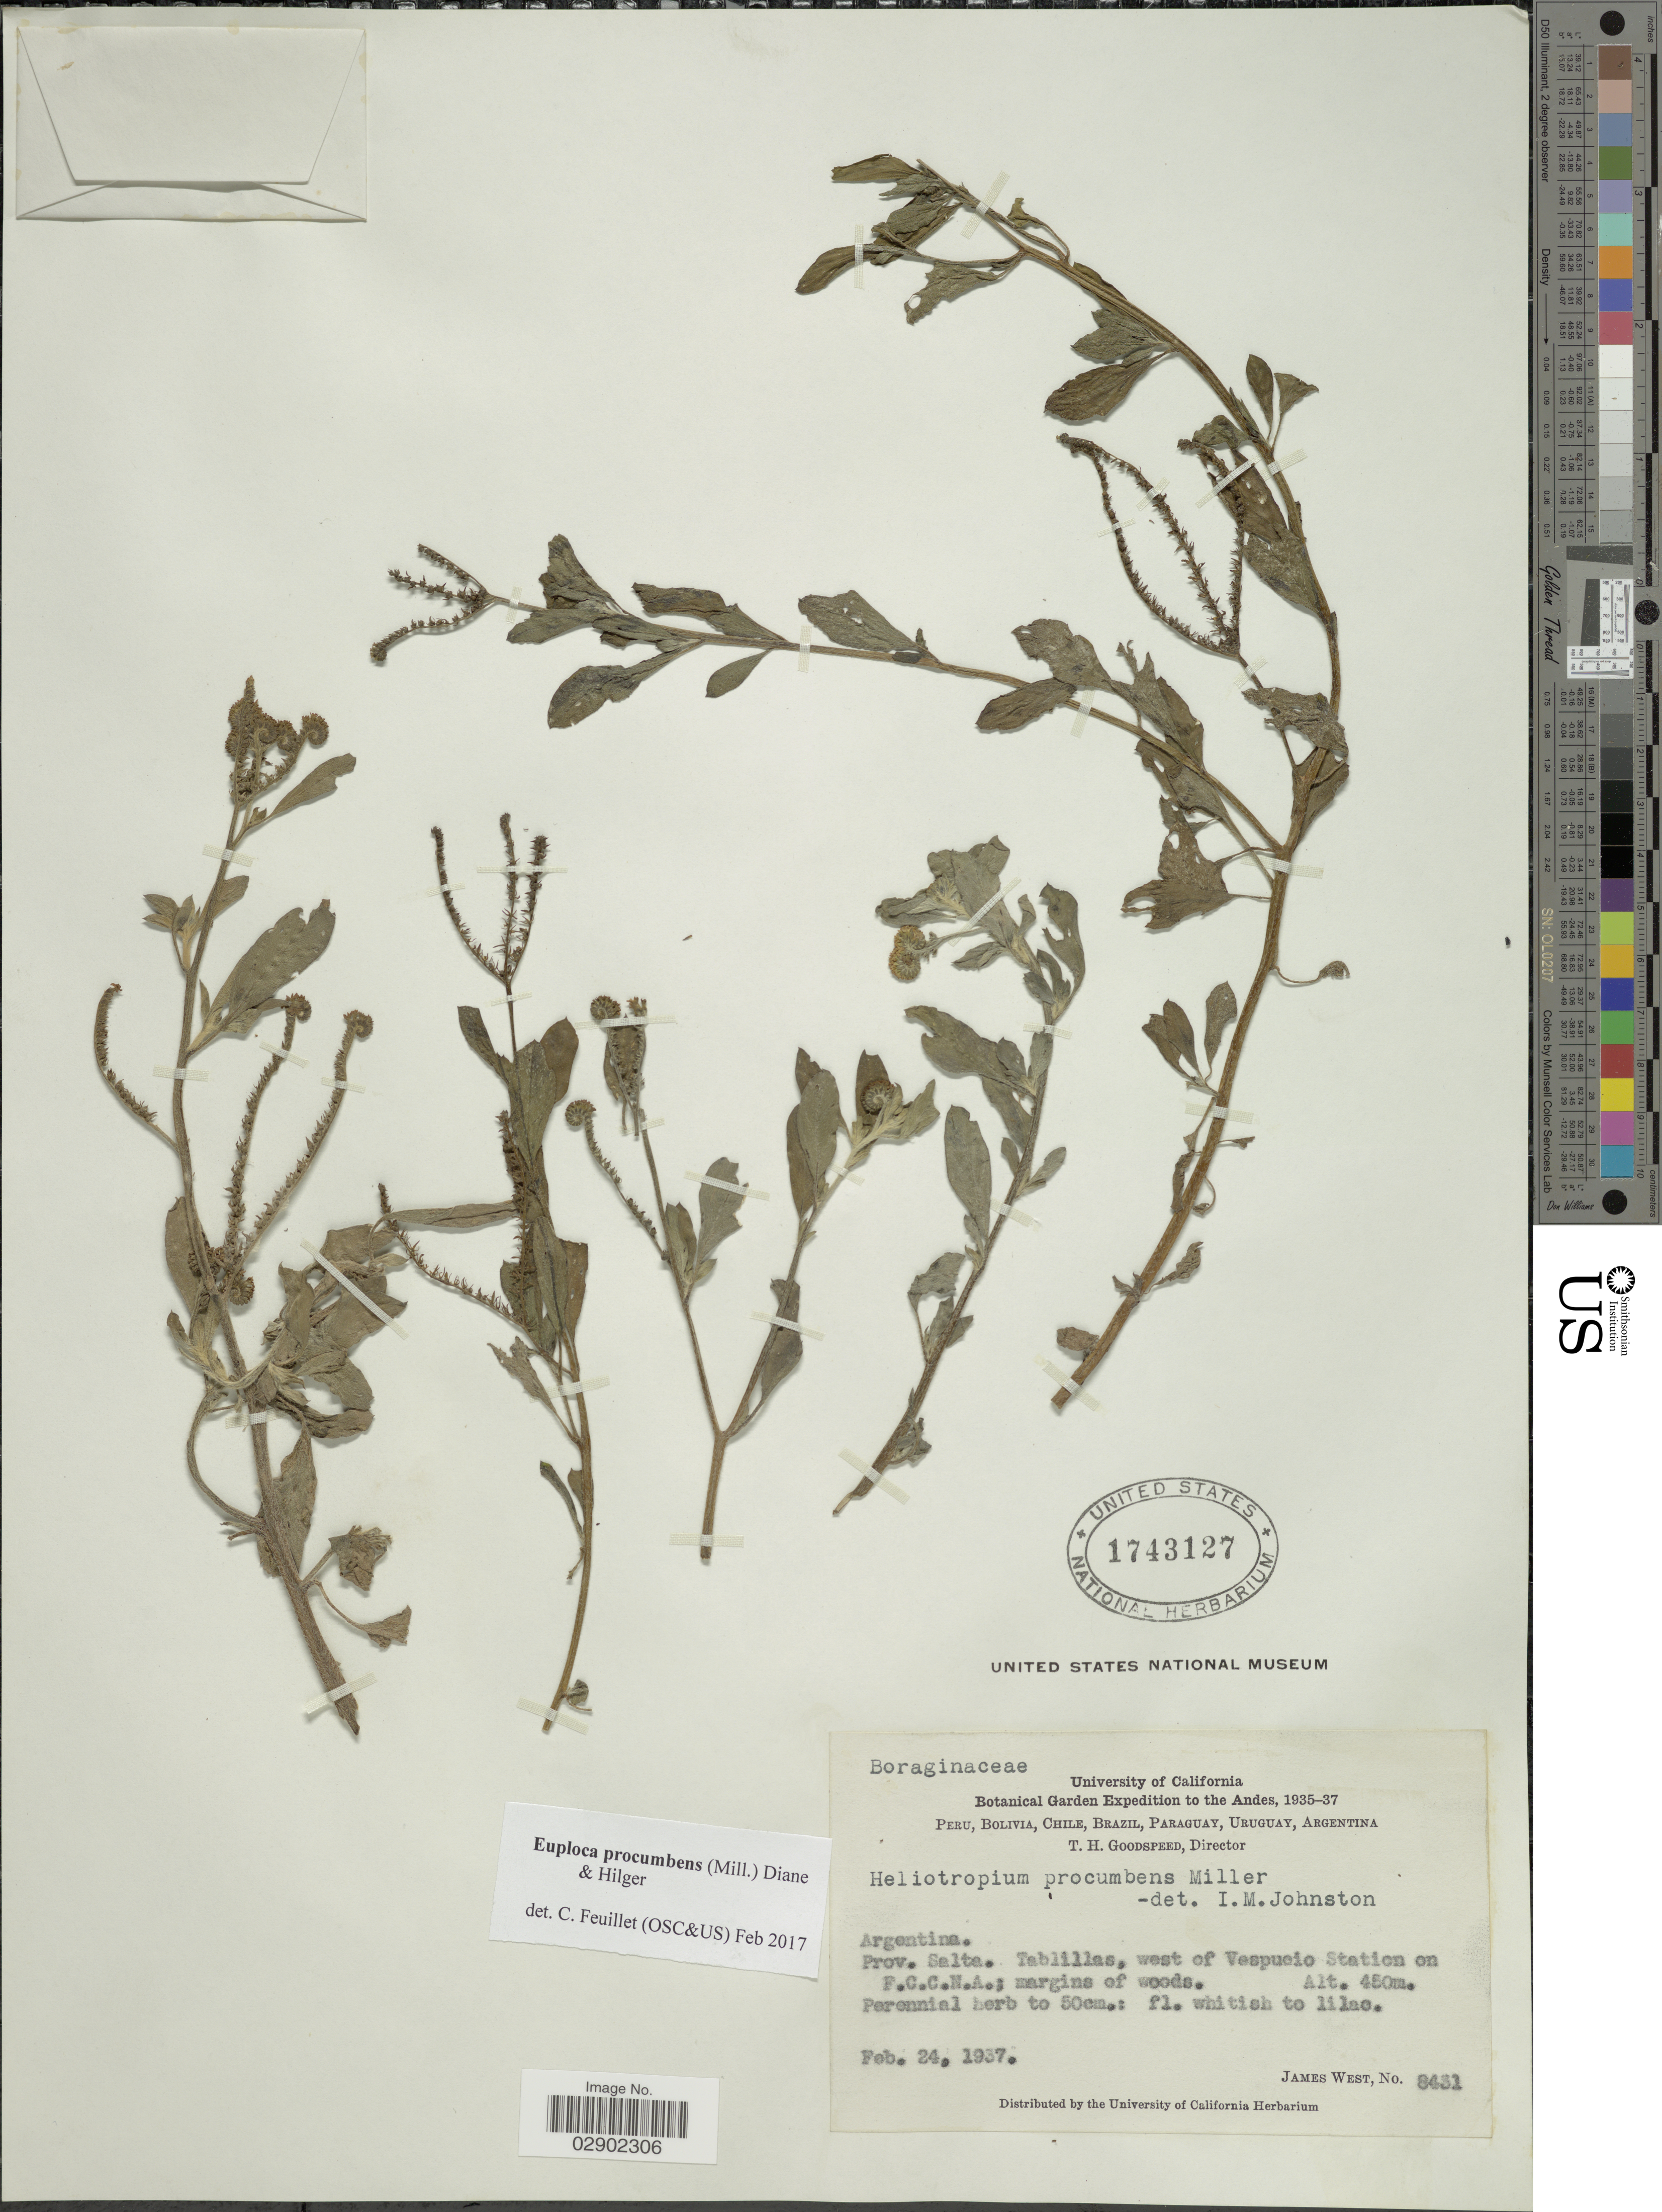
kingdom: Plantae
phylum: Tracheophyta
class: Magnoliopsida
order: Boraginales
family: Heliotropiaceae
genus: Euploca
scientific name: Euploca procumbens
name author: (Mill.) Diane & Hilger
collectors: J. West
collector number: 8431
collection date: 1937-02-24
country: Argentina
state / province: Salta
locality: Andes. Prov. Salta. Tablillas, west of Vespucio Station on F.C.C.N.A.;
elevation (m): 450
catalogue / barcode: US 1743127